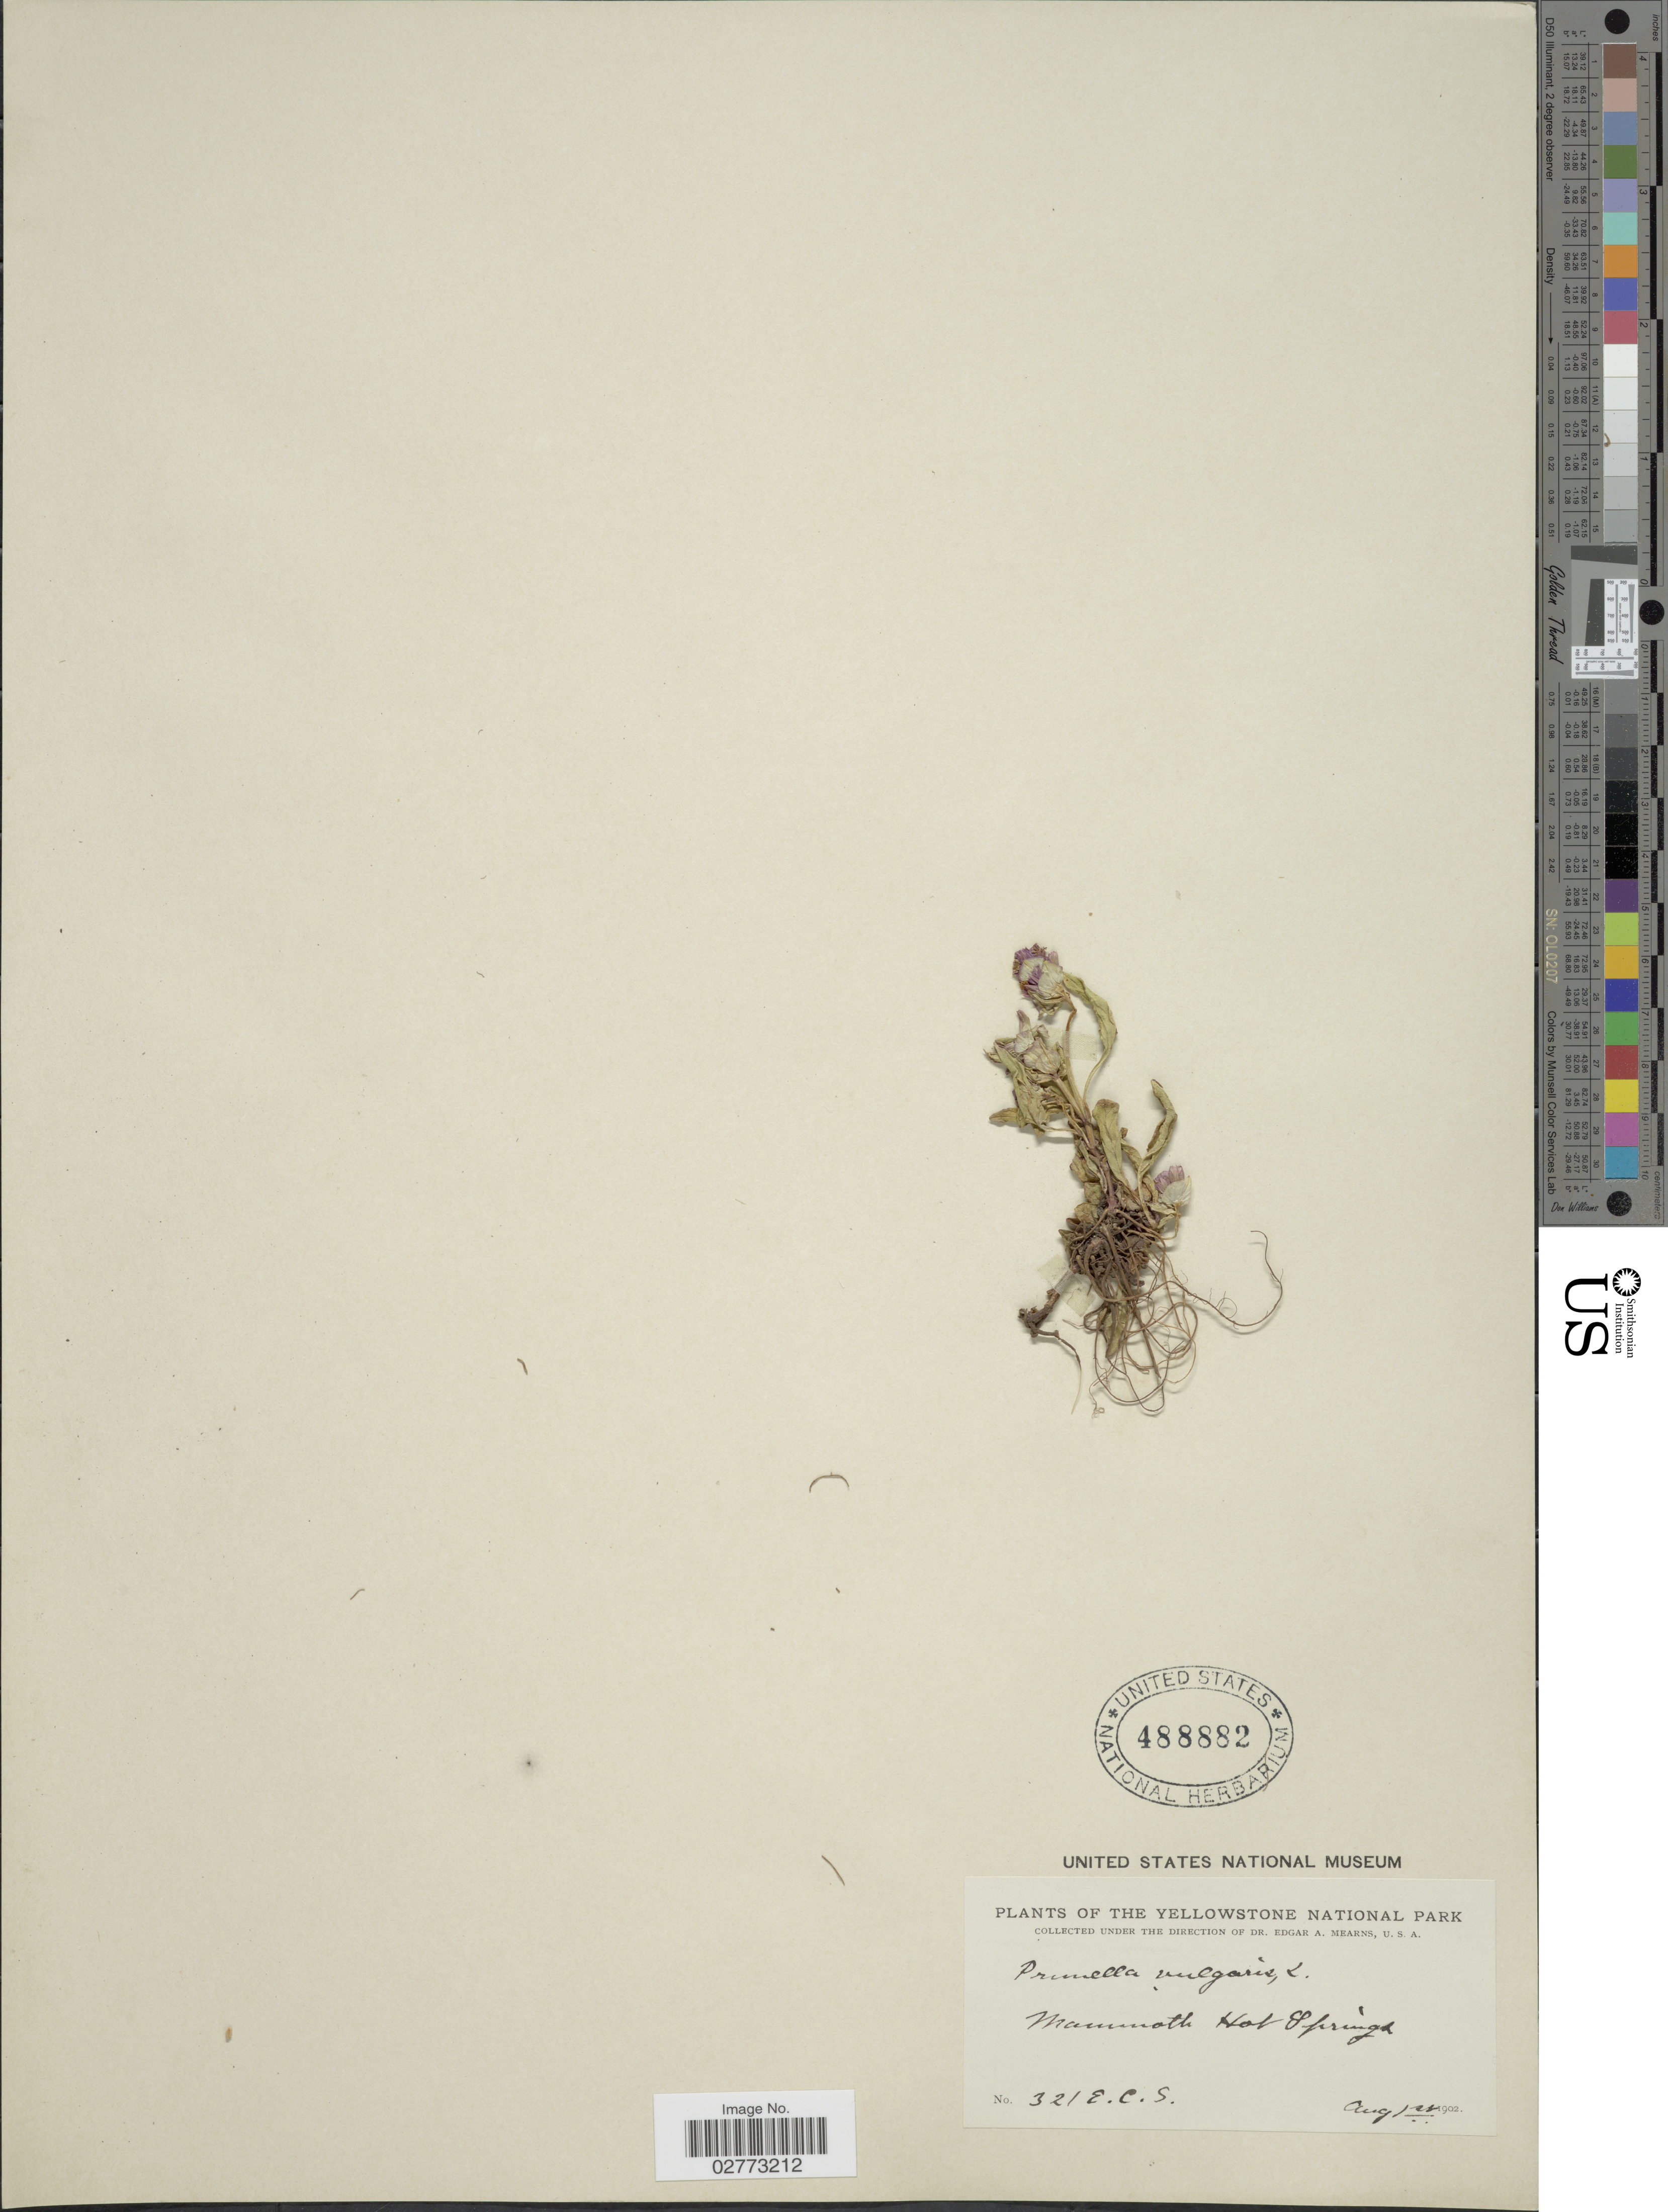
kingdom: Plantae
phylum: Tracheophyta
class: Magnoliopsida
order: Lamiales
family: Lamiaceae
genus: Prunella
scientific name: Prunella vulgaris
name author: L.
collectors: E. C. Smith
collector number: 321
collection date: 1902-08-01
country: United States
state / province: Wyoming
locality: Yellowstone National Park, Mammoth Hot Springs.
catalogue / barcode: US 488882